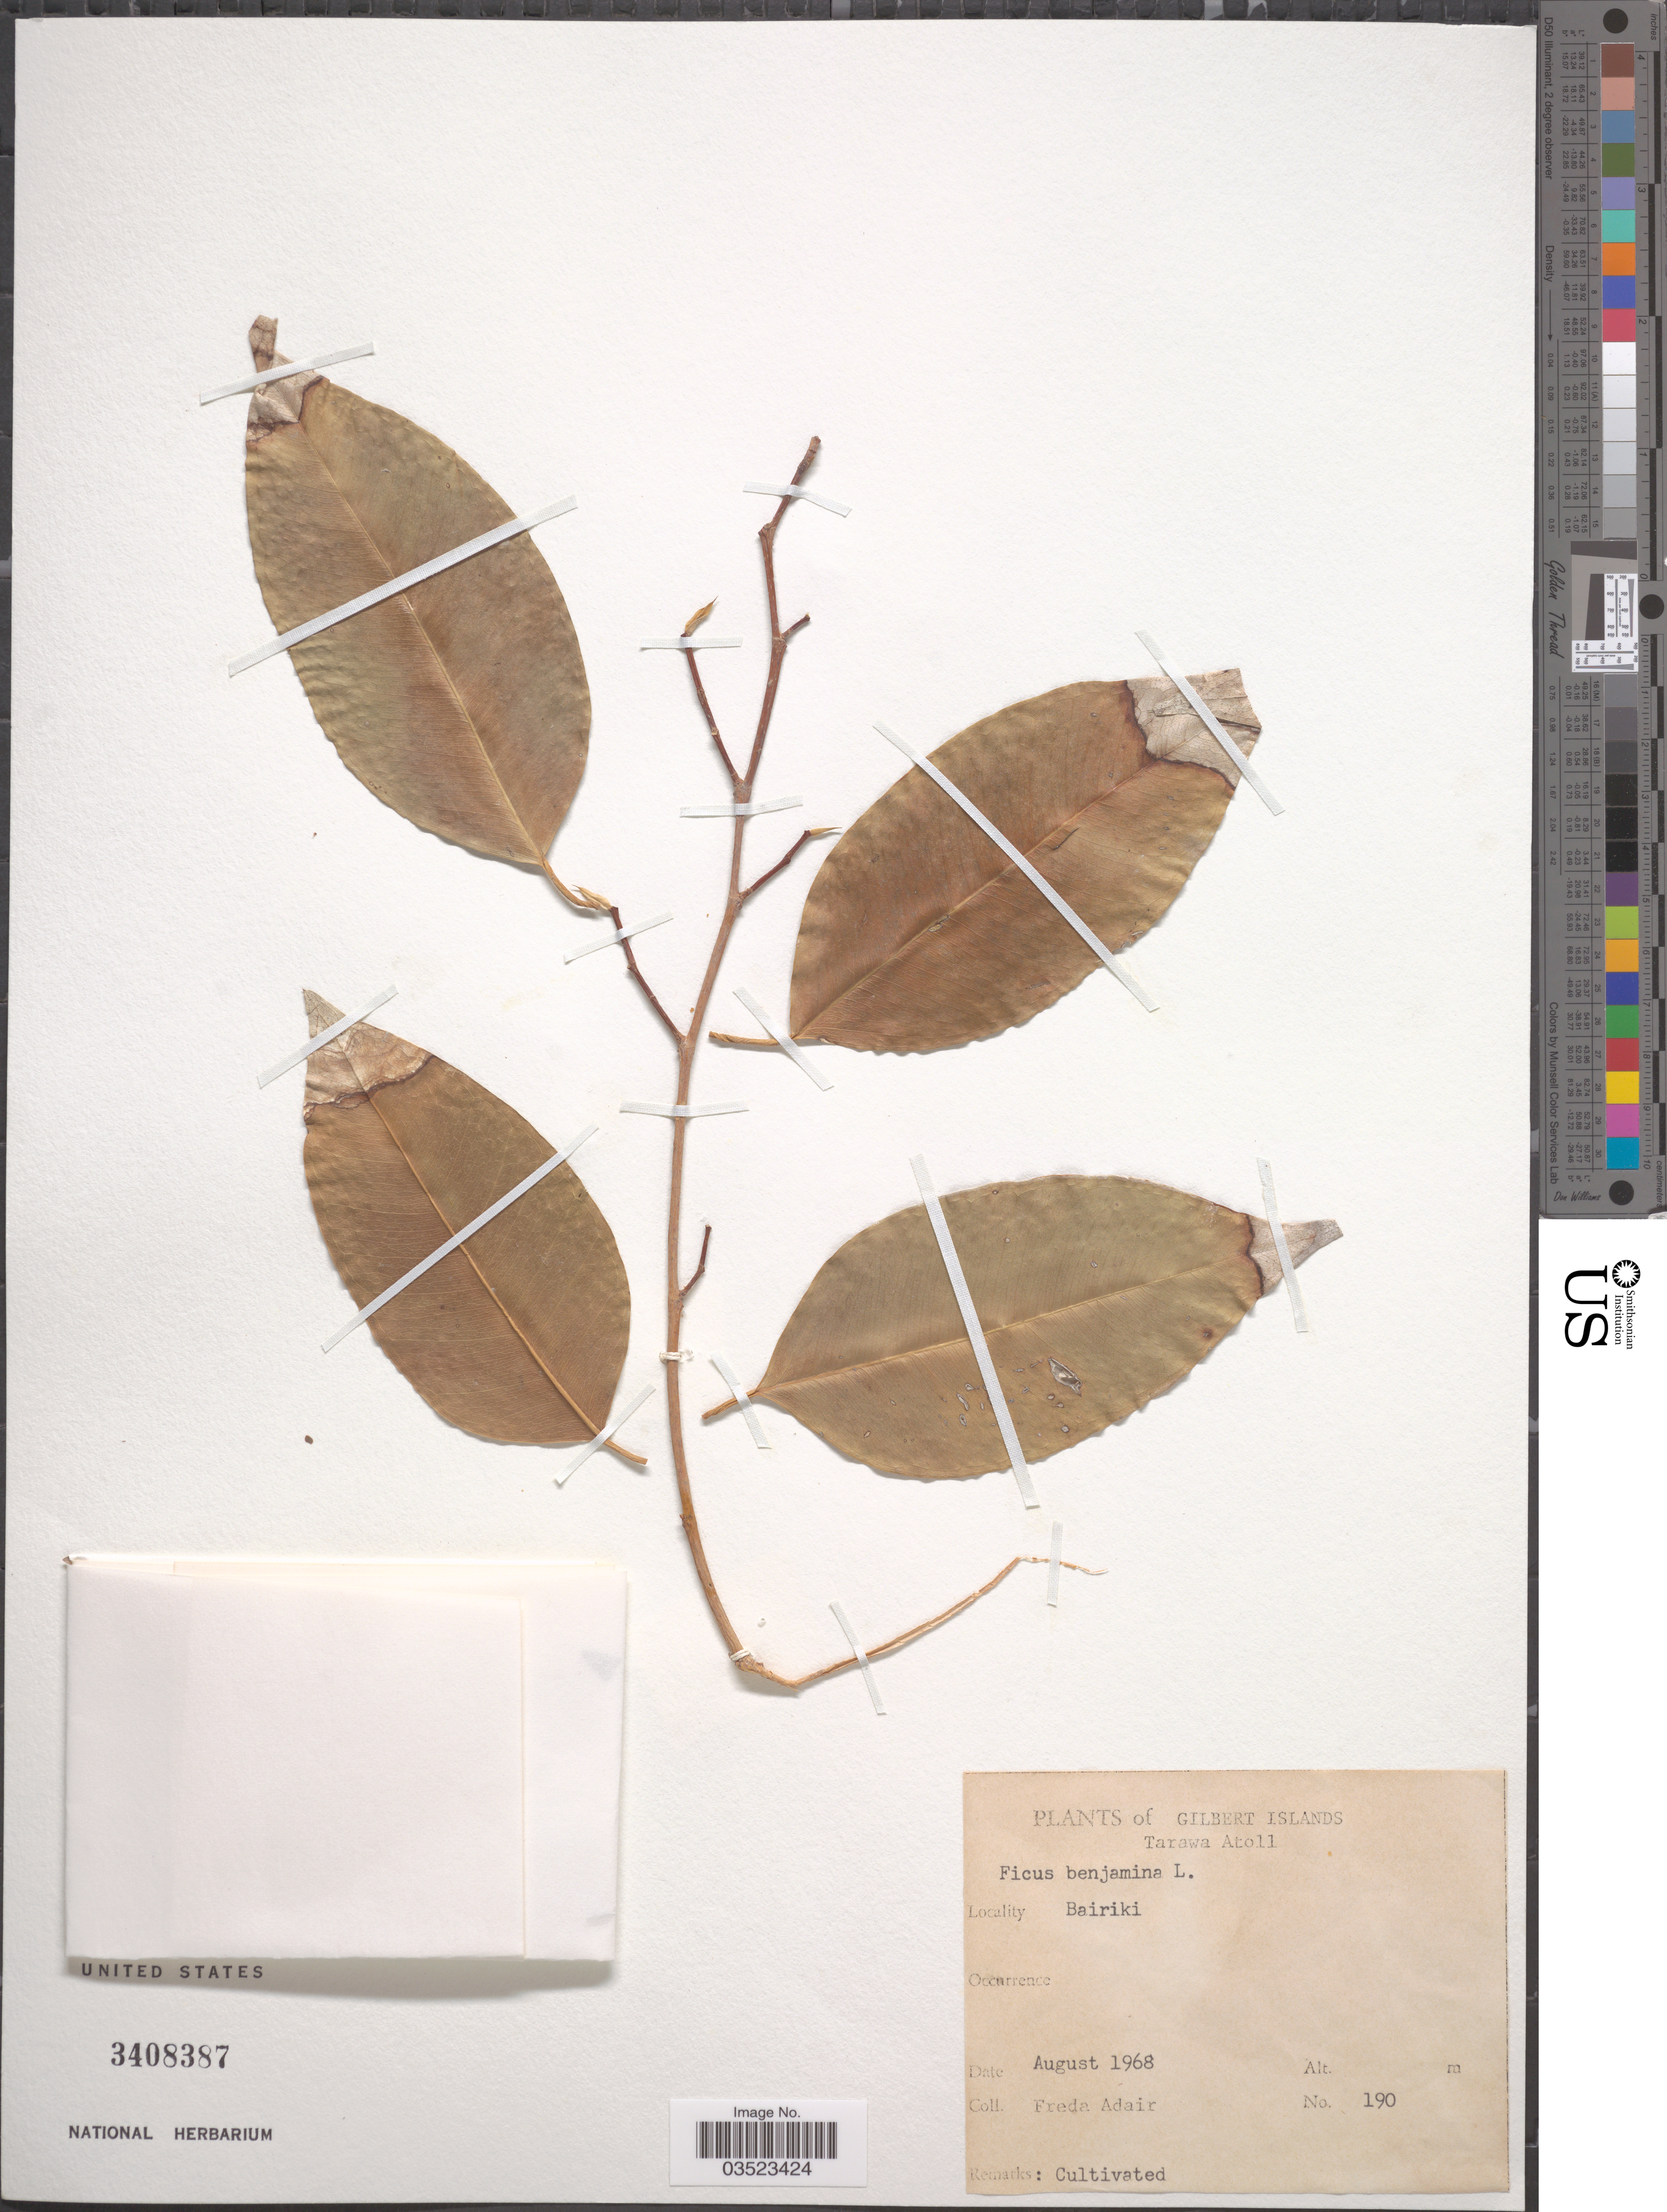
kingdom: Plantae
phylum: Tracheophyta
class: Magnoliopsida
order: Rosales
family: Moraceae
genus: Ficus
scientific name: Ficus benjamina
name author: L.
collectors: F. Adair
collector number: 190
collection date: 1968-08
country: Kiribati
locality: Gilbert Islands. Tarawa Atoll. Bairiki.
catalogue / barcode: US 3408387